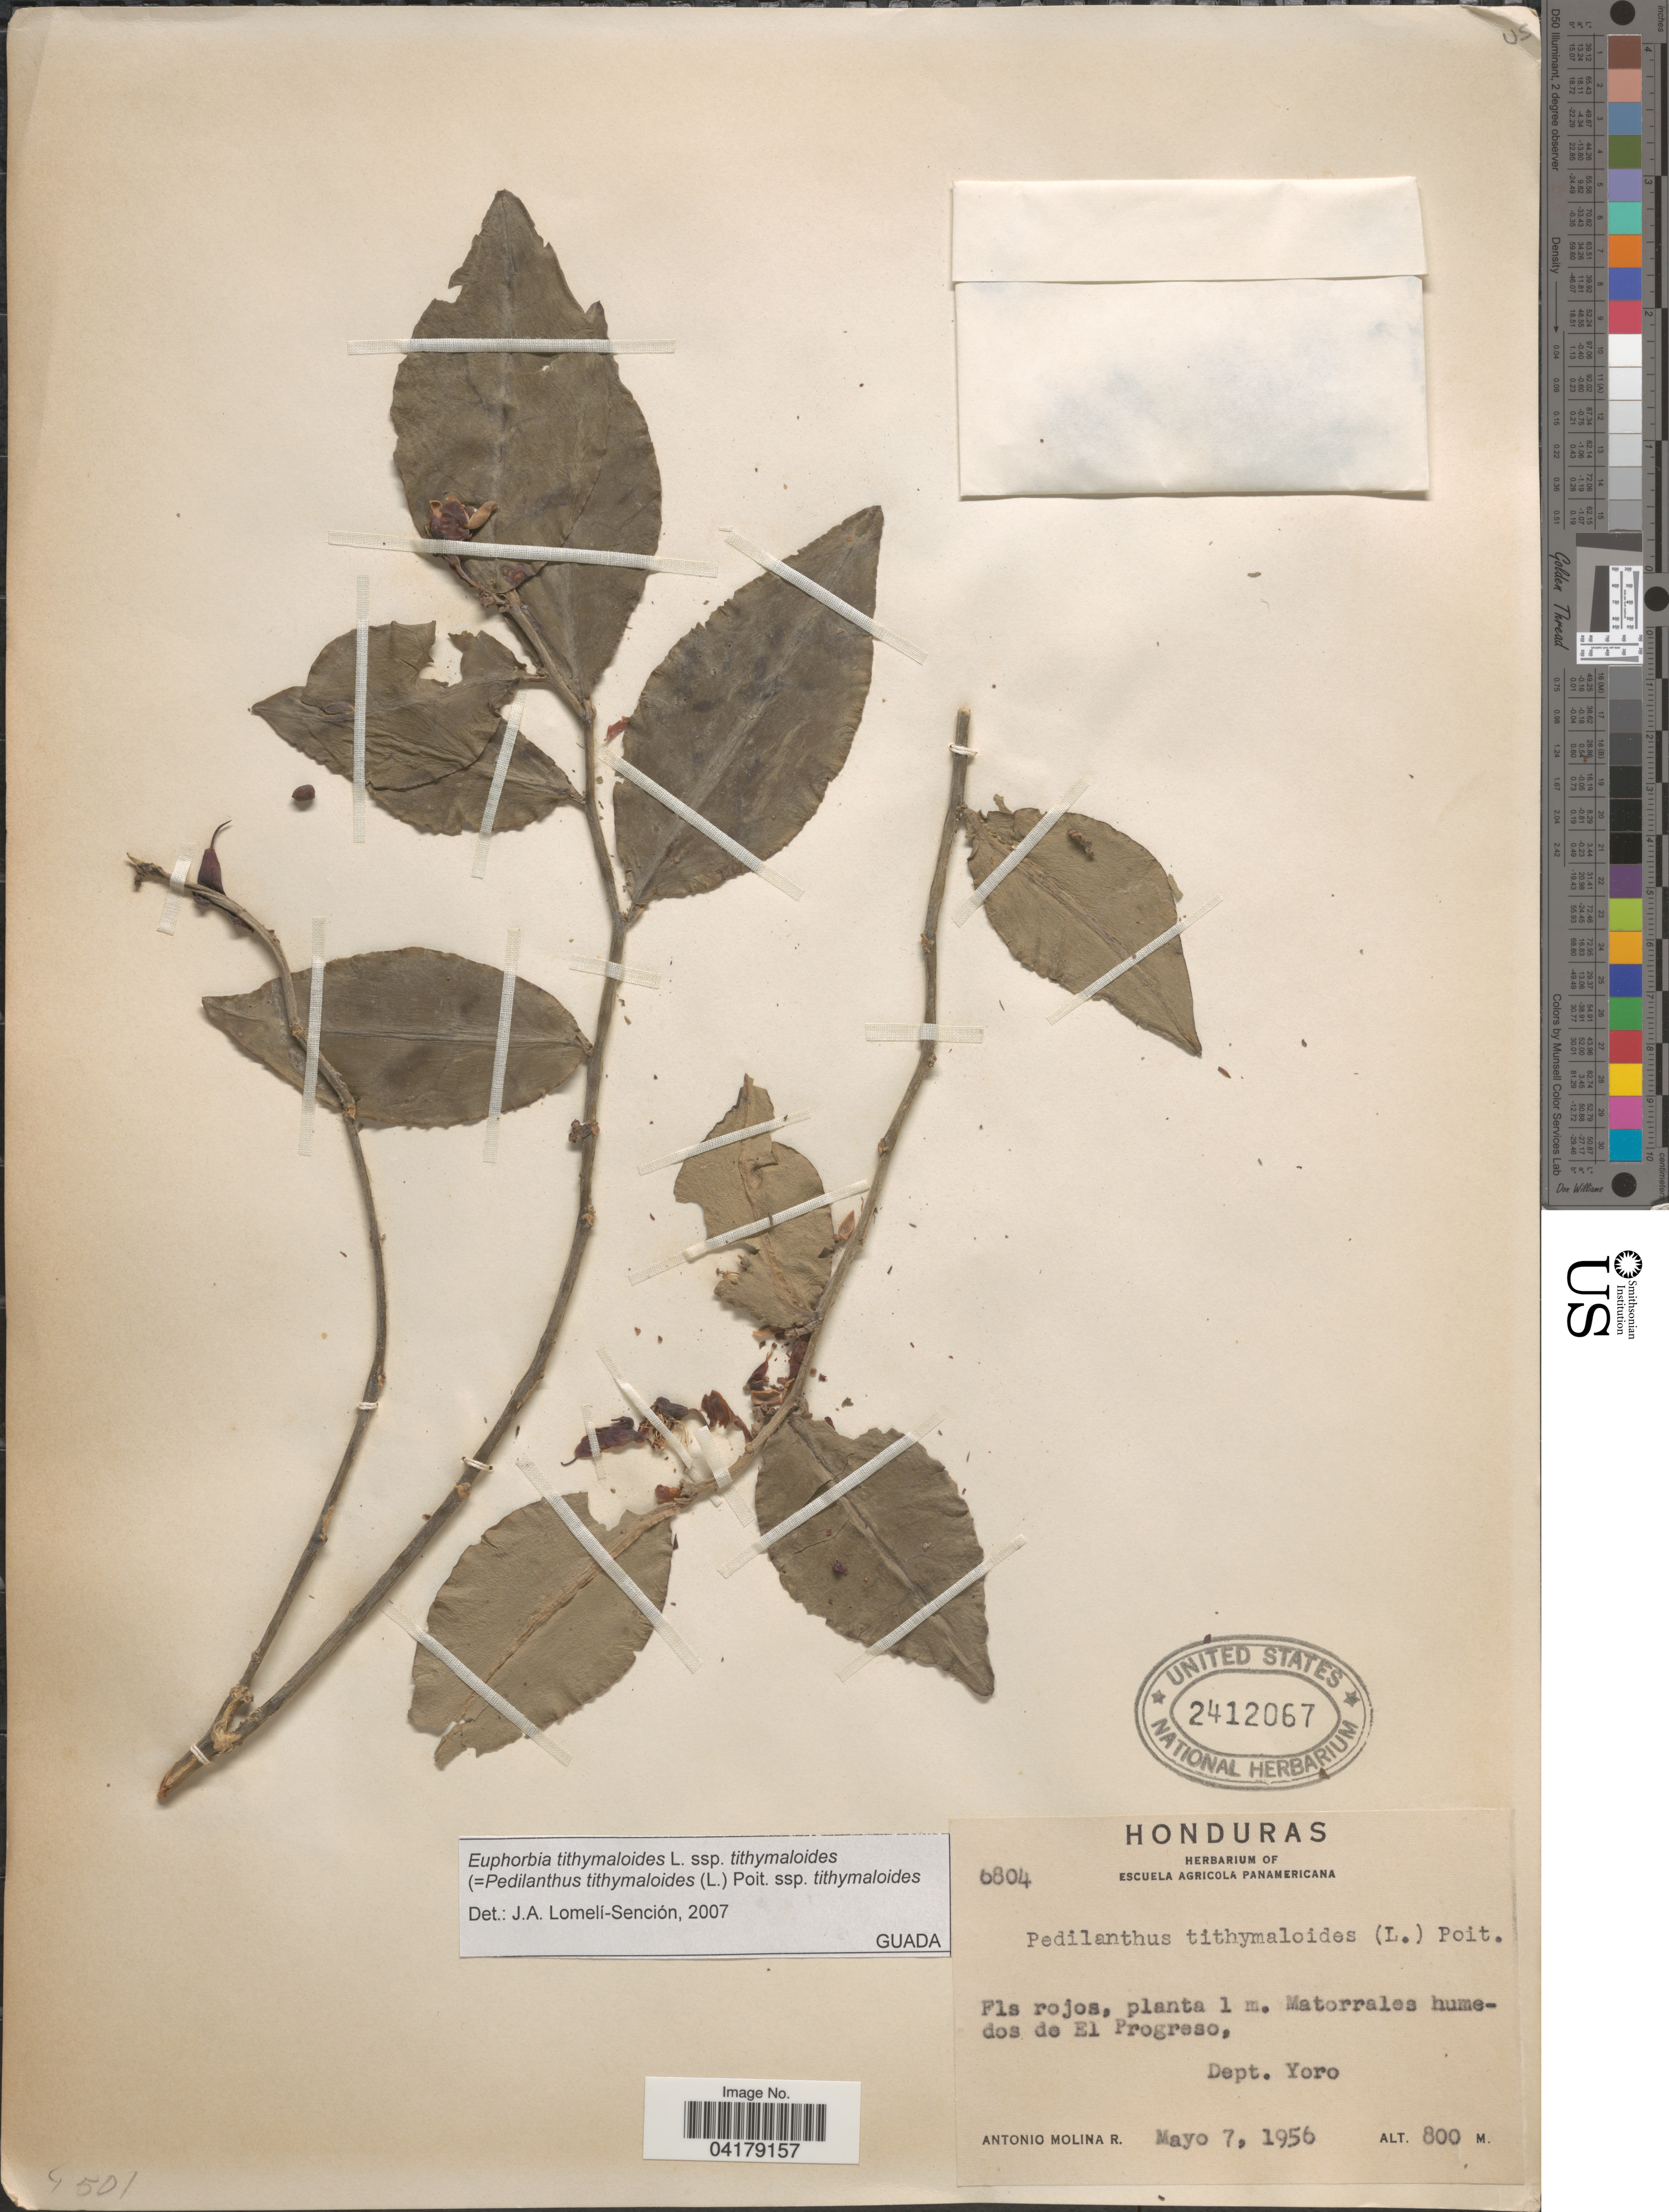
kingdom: Plantae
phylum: Tracheophyta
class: Magnoliopsida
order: Malpighiales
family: Euphorbiaceae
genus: Euphorbia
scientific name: Euphorbia tithymaloides subsp. tithymaloides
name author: L.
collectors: A. Molina R.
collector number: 6804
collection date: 1956-05-07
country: Honduras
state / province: Yoro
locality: Matorrales humedos de El Progreso, Depto. Yoro.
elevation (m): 800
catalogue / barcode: US 2412067